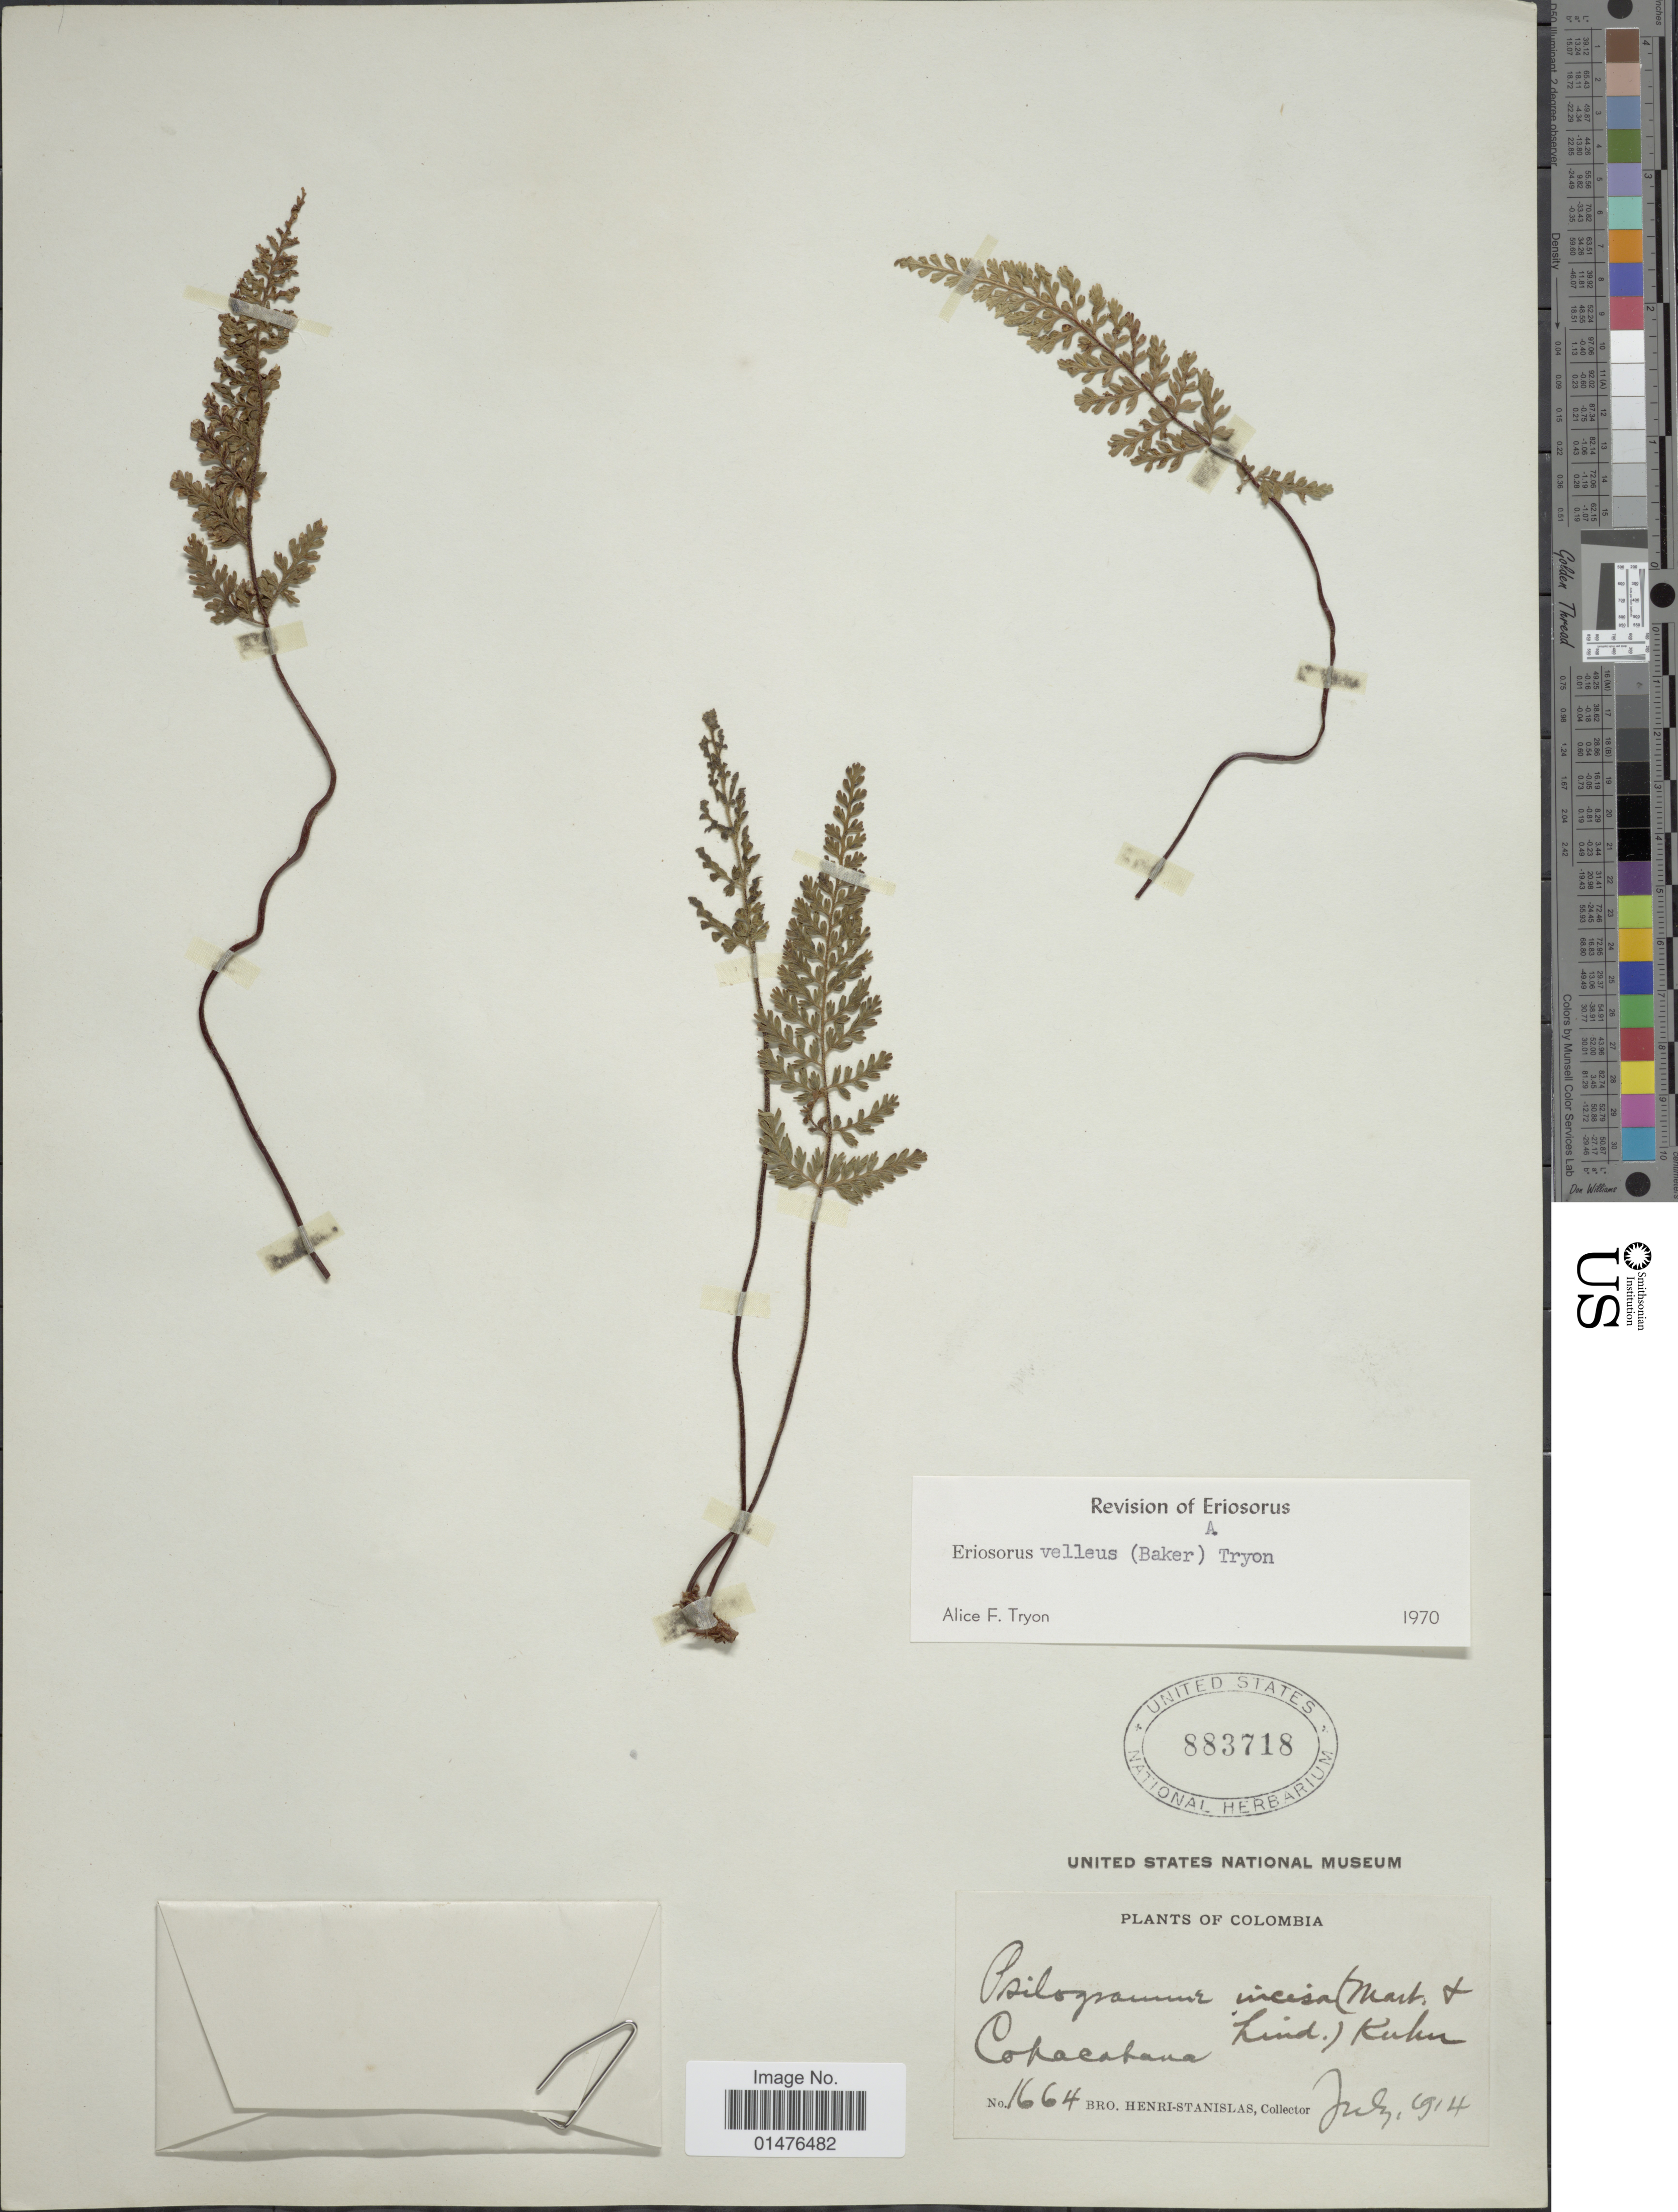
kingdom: Plantae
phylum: Tracheophyta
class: Polypodiopsida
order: Polypodiales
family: Pteridaceae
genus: Jamesonia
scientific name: Jamesonia vellea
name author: (A.F. Tryon) Christenh.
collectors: Henri-Stanislas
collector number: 1664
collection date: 1914-07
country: Colombia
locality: Copacabana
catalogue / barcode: US 883718